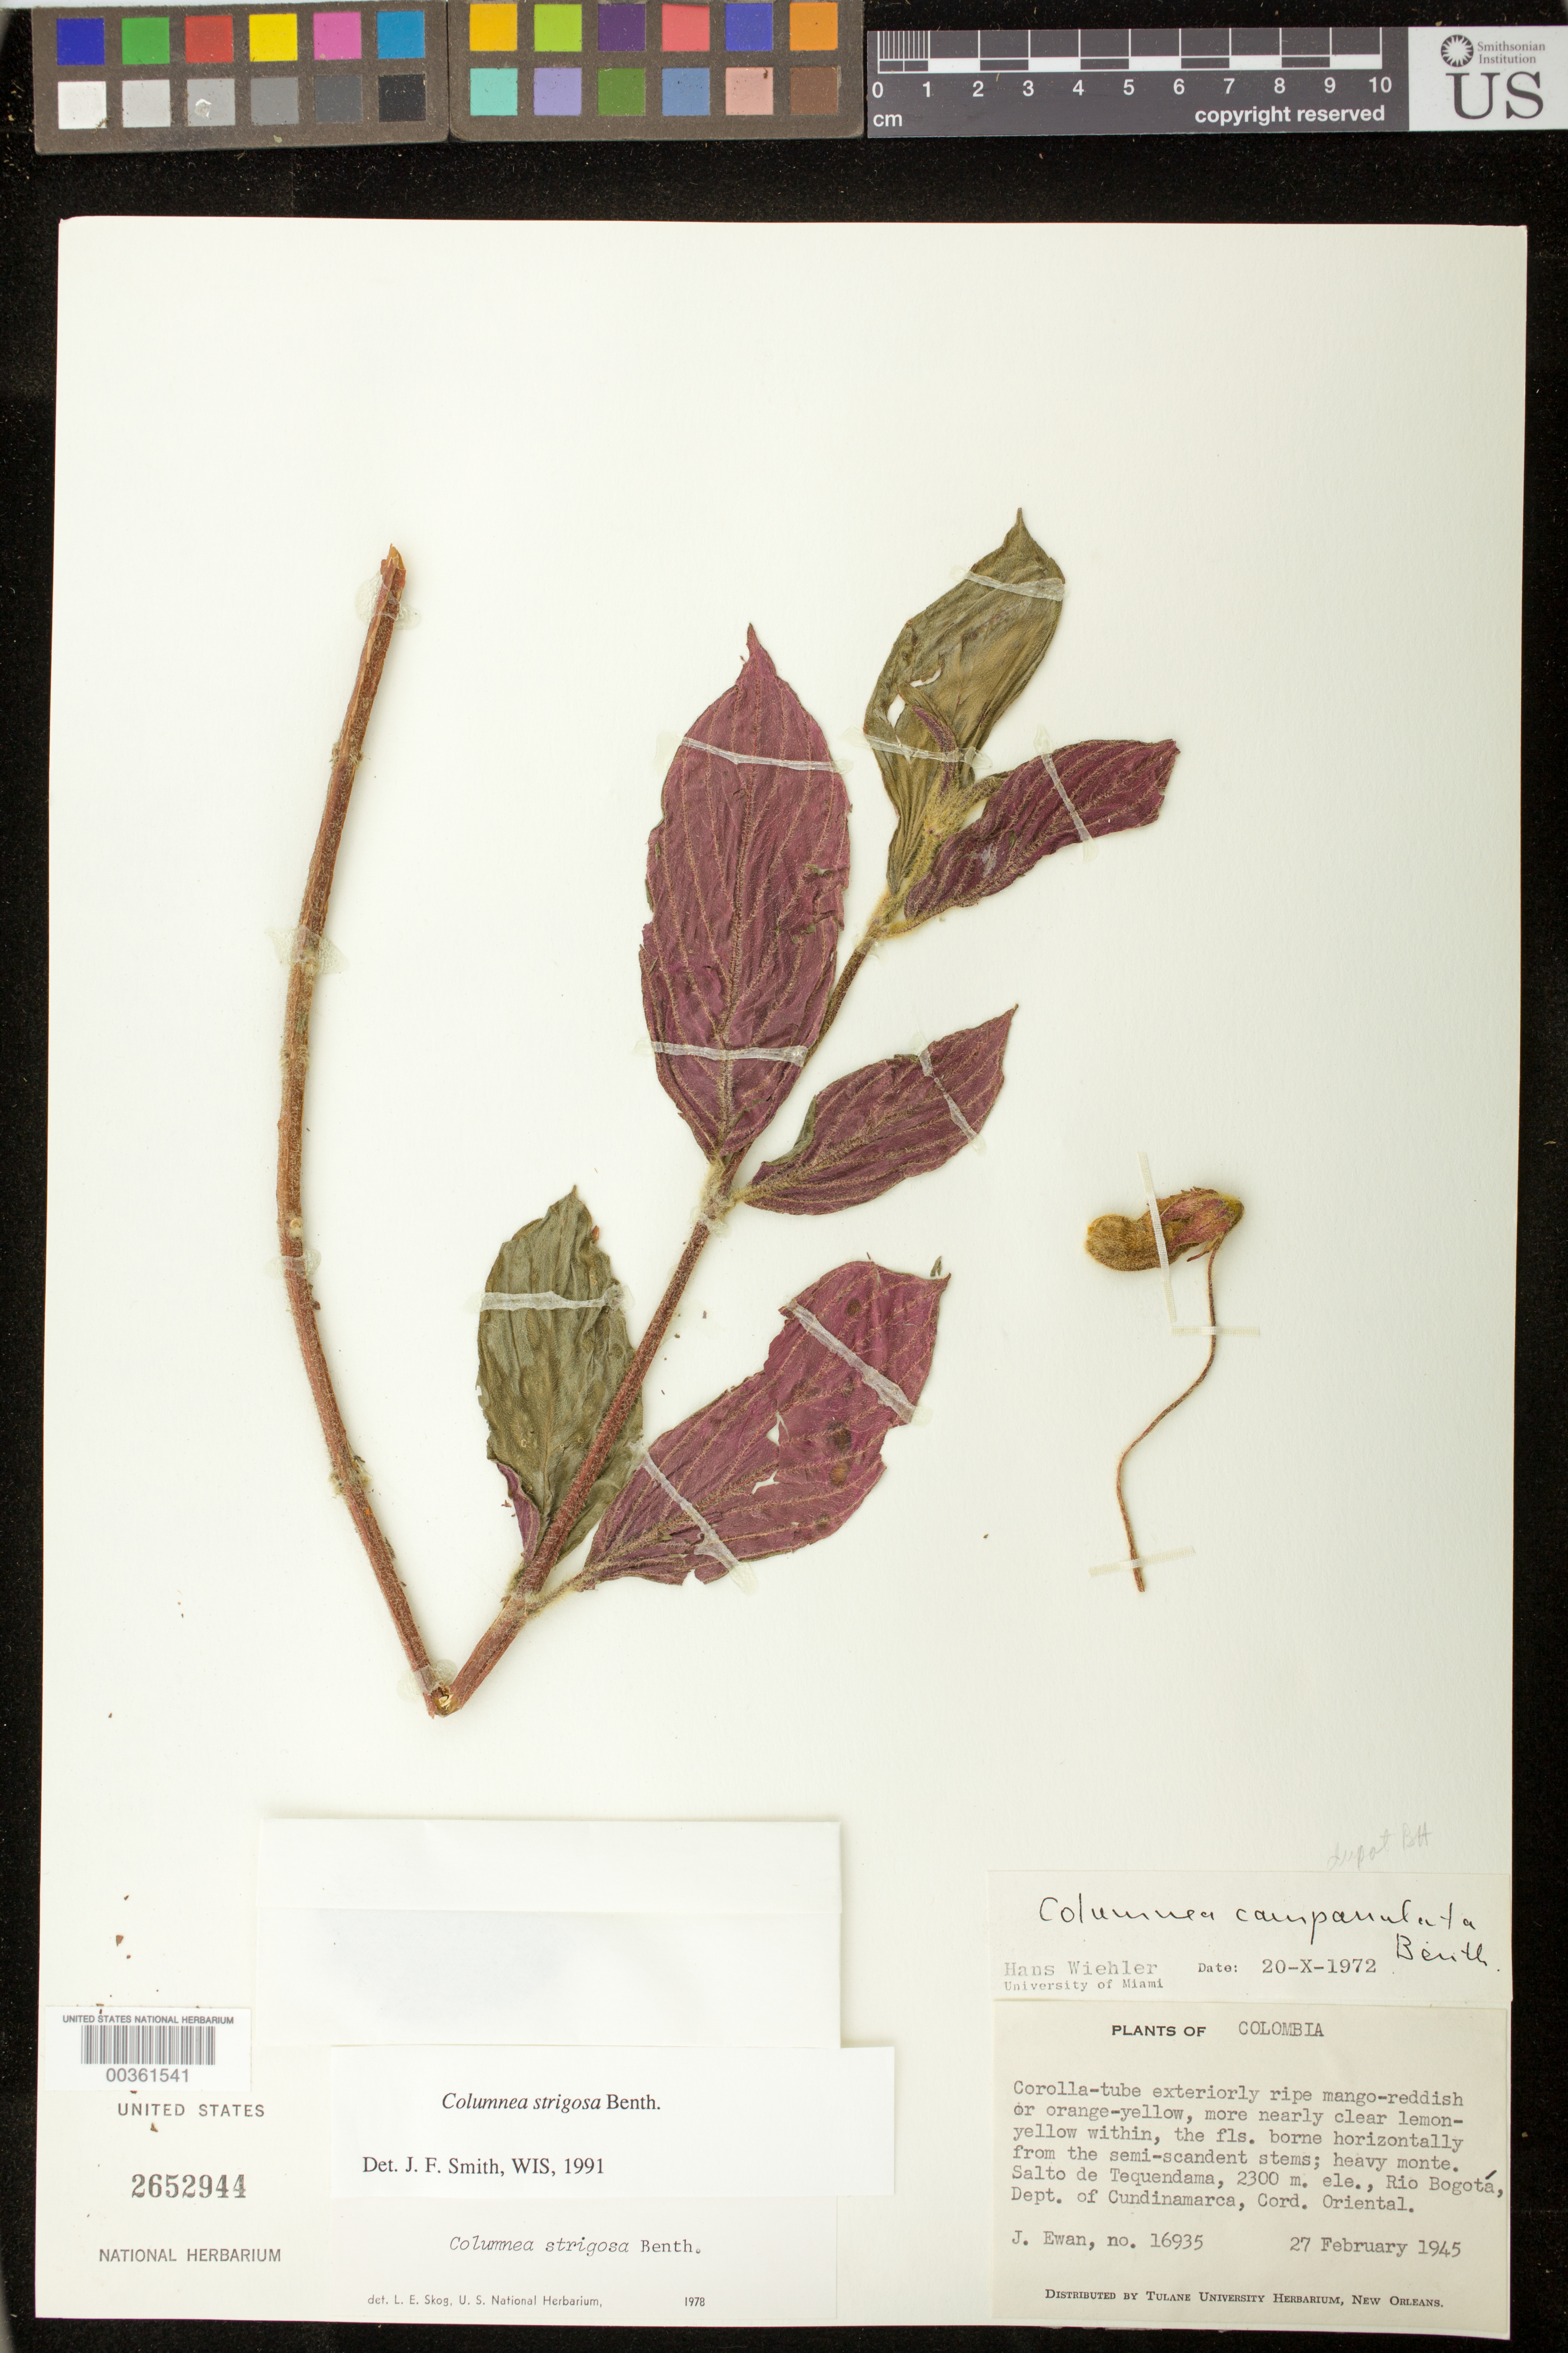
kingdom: Plantae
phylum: Tracheophyta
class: Magnoliopsida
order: Lamiales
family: Gesneriaceae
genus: Columnea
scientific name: Columnea strigosa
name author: Benth.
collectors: J. A. Ewan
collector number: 16935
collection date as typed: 27 Feb 1945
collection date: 1945-02-27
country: Colombia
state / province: Cundinamarca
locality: Salto de Tequendama, Rio Bogota, Cord. Oriental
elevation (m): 2300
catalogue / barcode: US 2652944